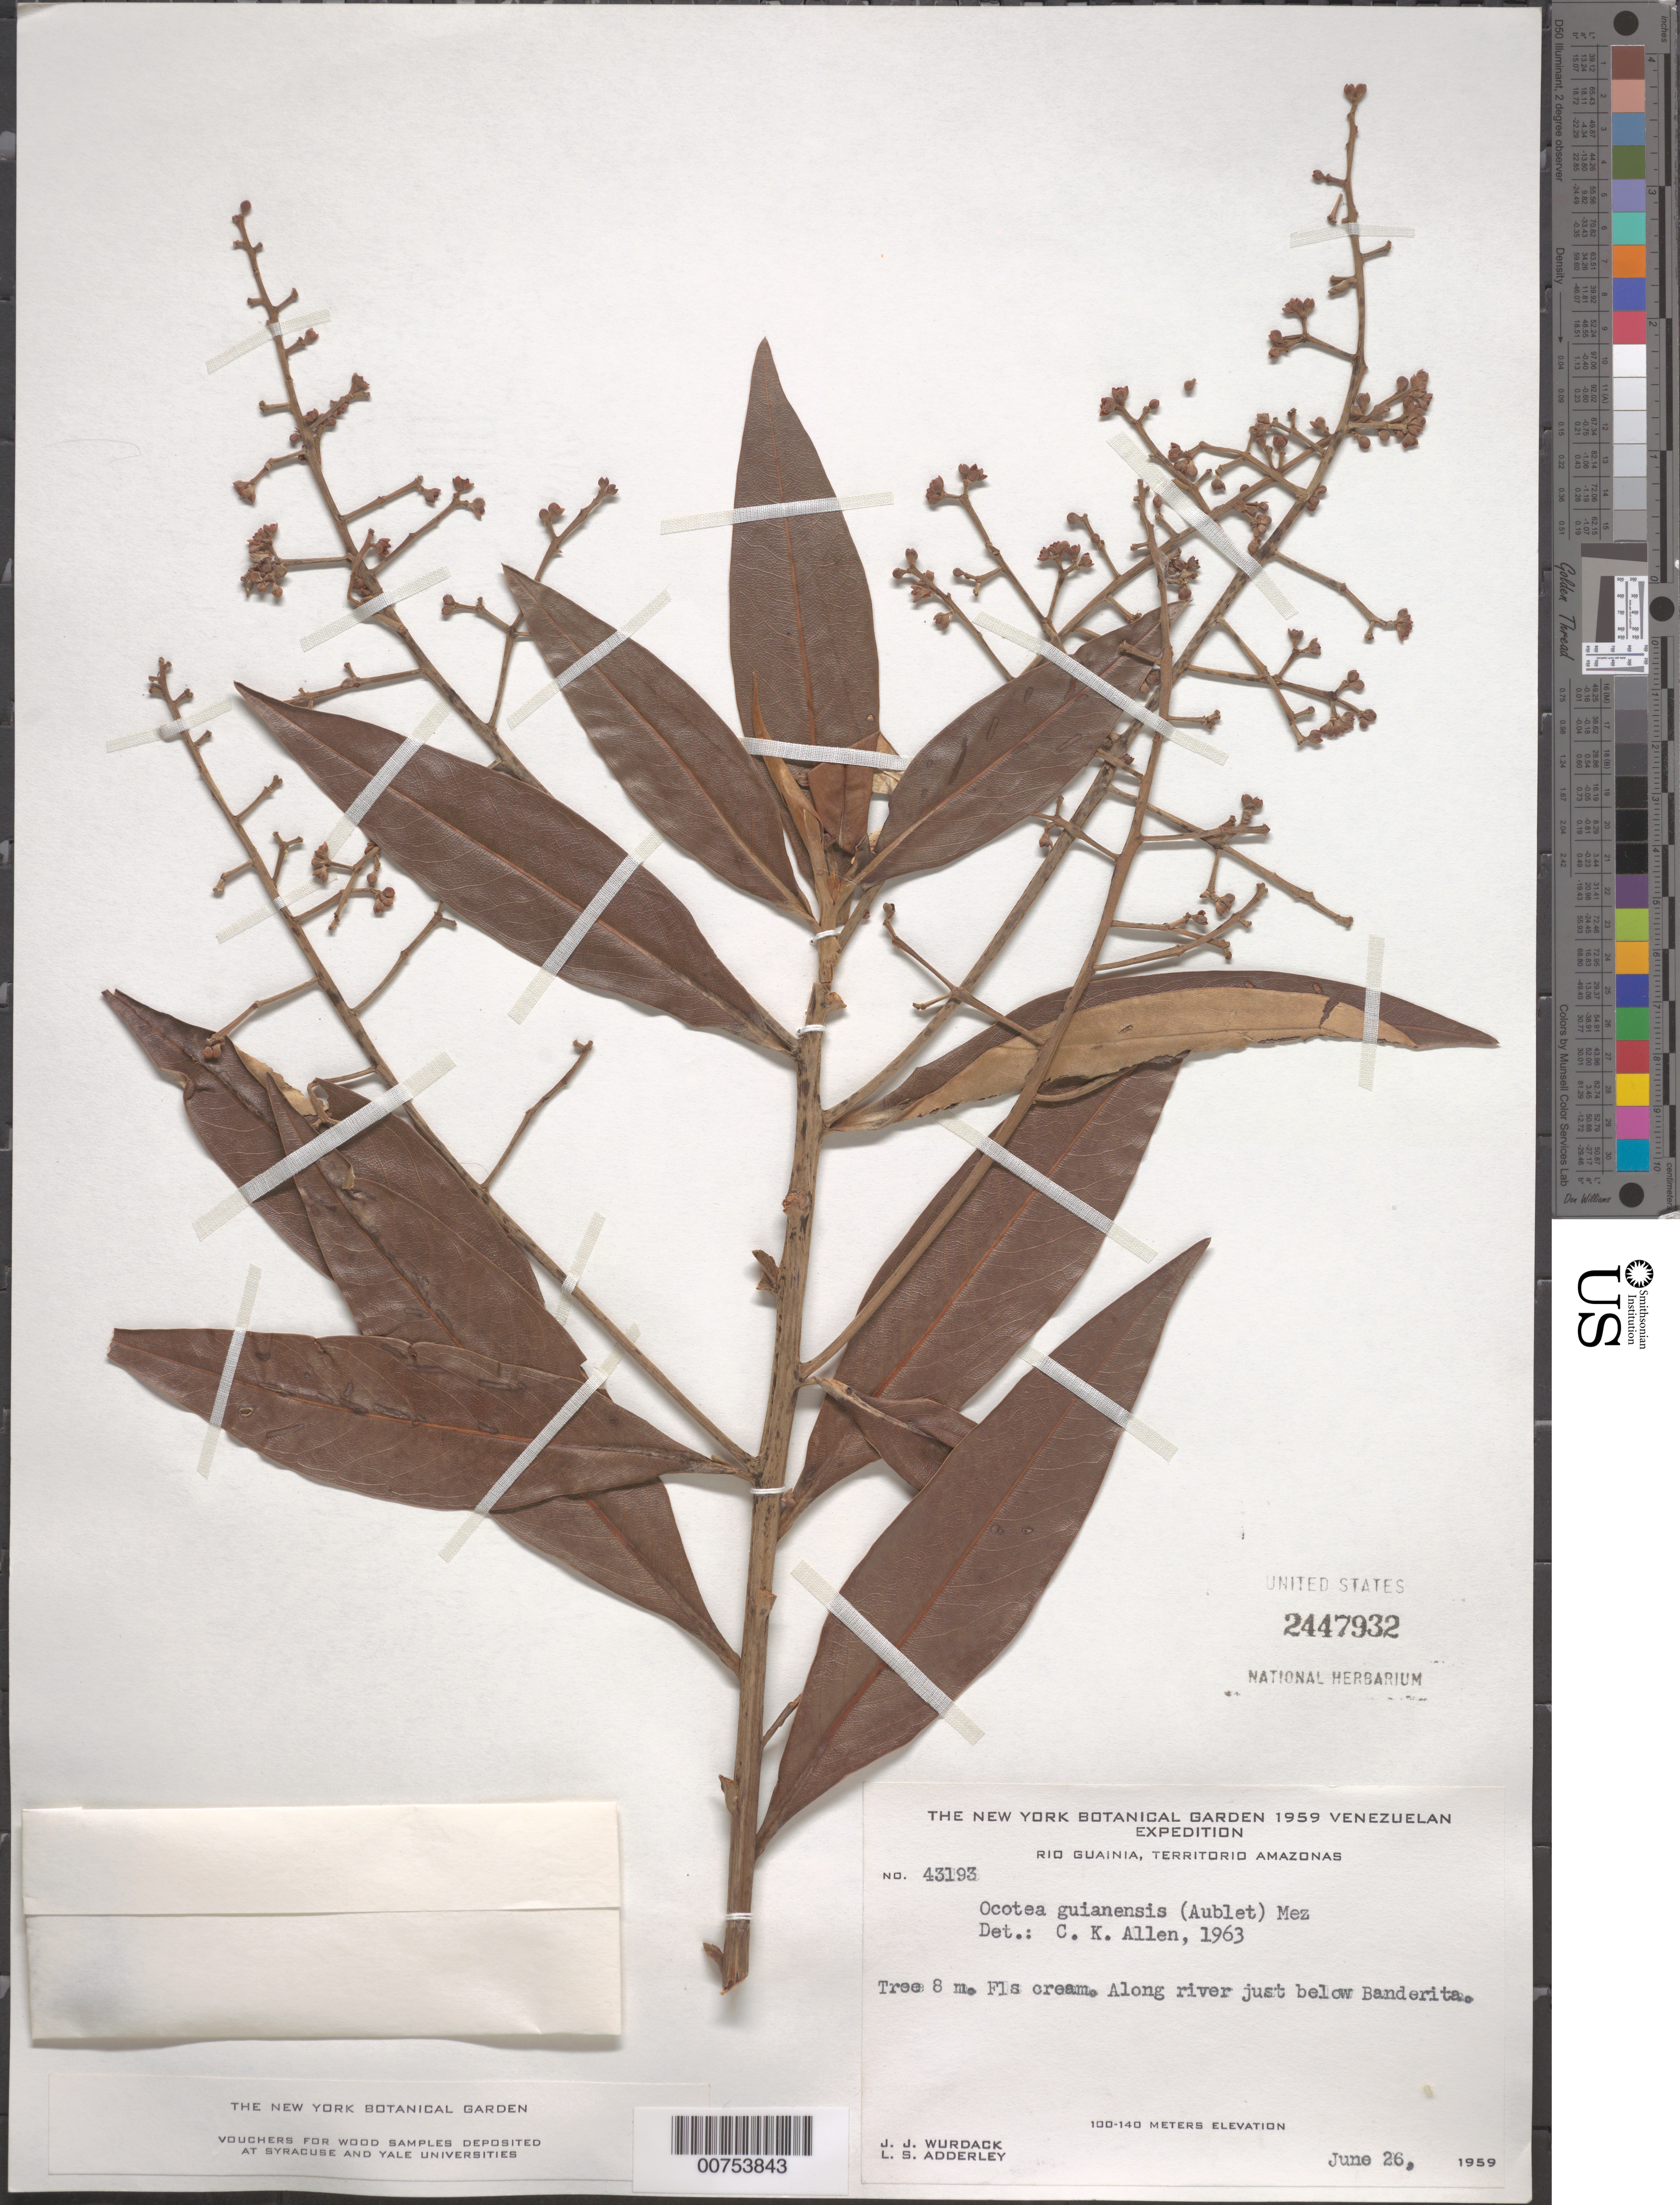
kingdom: Plantae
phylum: Tracheophyta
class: Magnoliopsida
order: Laurales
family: Lauraceae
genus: Ocotea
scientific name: Ocotea guianensis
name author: Aubl.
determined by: Allen, C. K.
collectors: J. J. Wurdack & L. S. Adderley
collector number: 43193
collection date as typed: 26-Jun-59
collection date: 1959-06-26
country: Venezuela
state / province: Amazonas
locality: Río Guainia, below Banderita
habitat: Along river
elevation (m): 100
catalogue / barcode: US 2447932